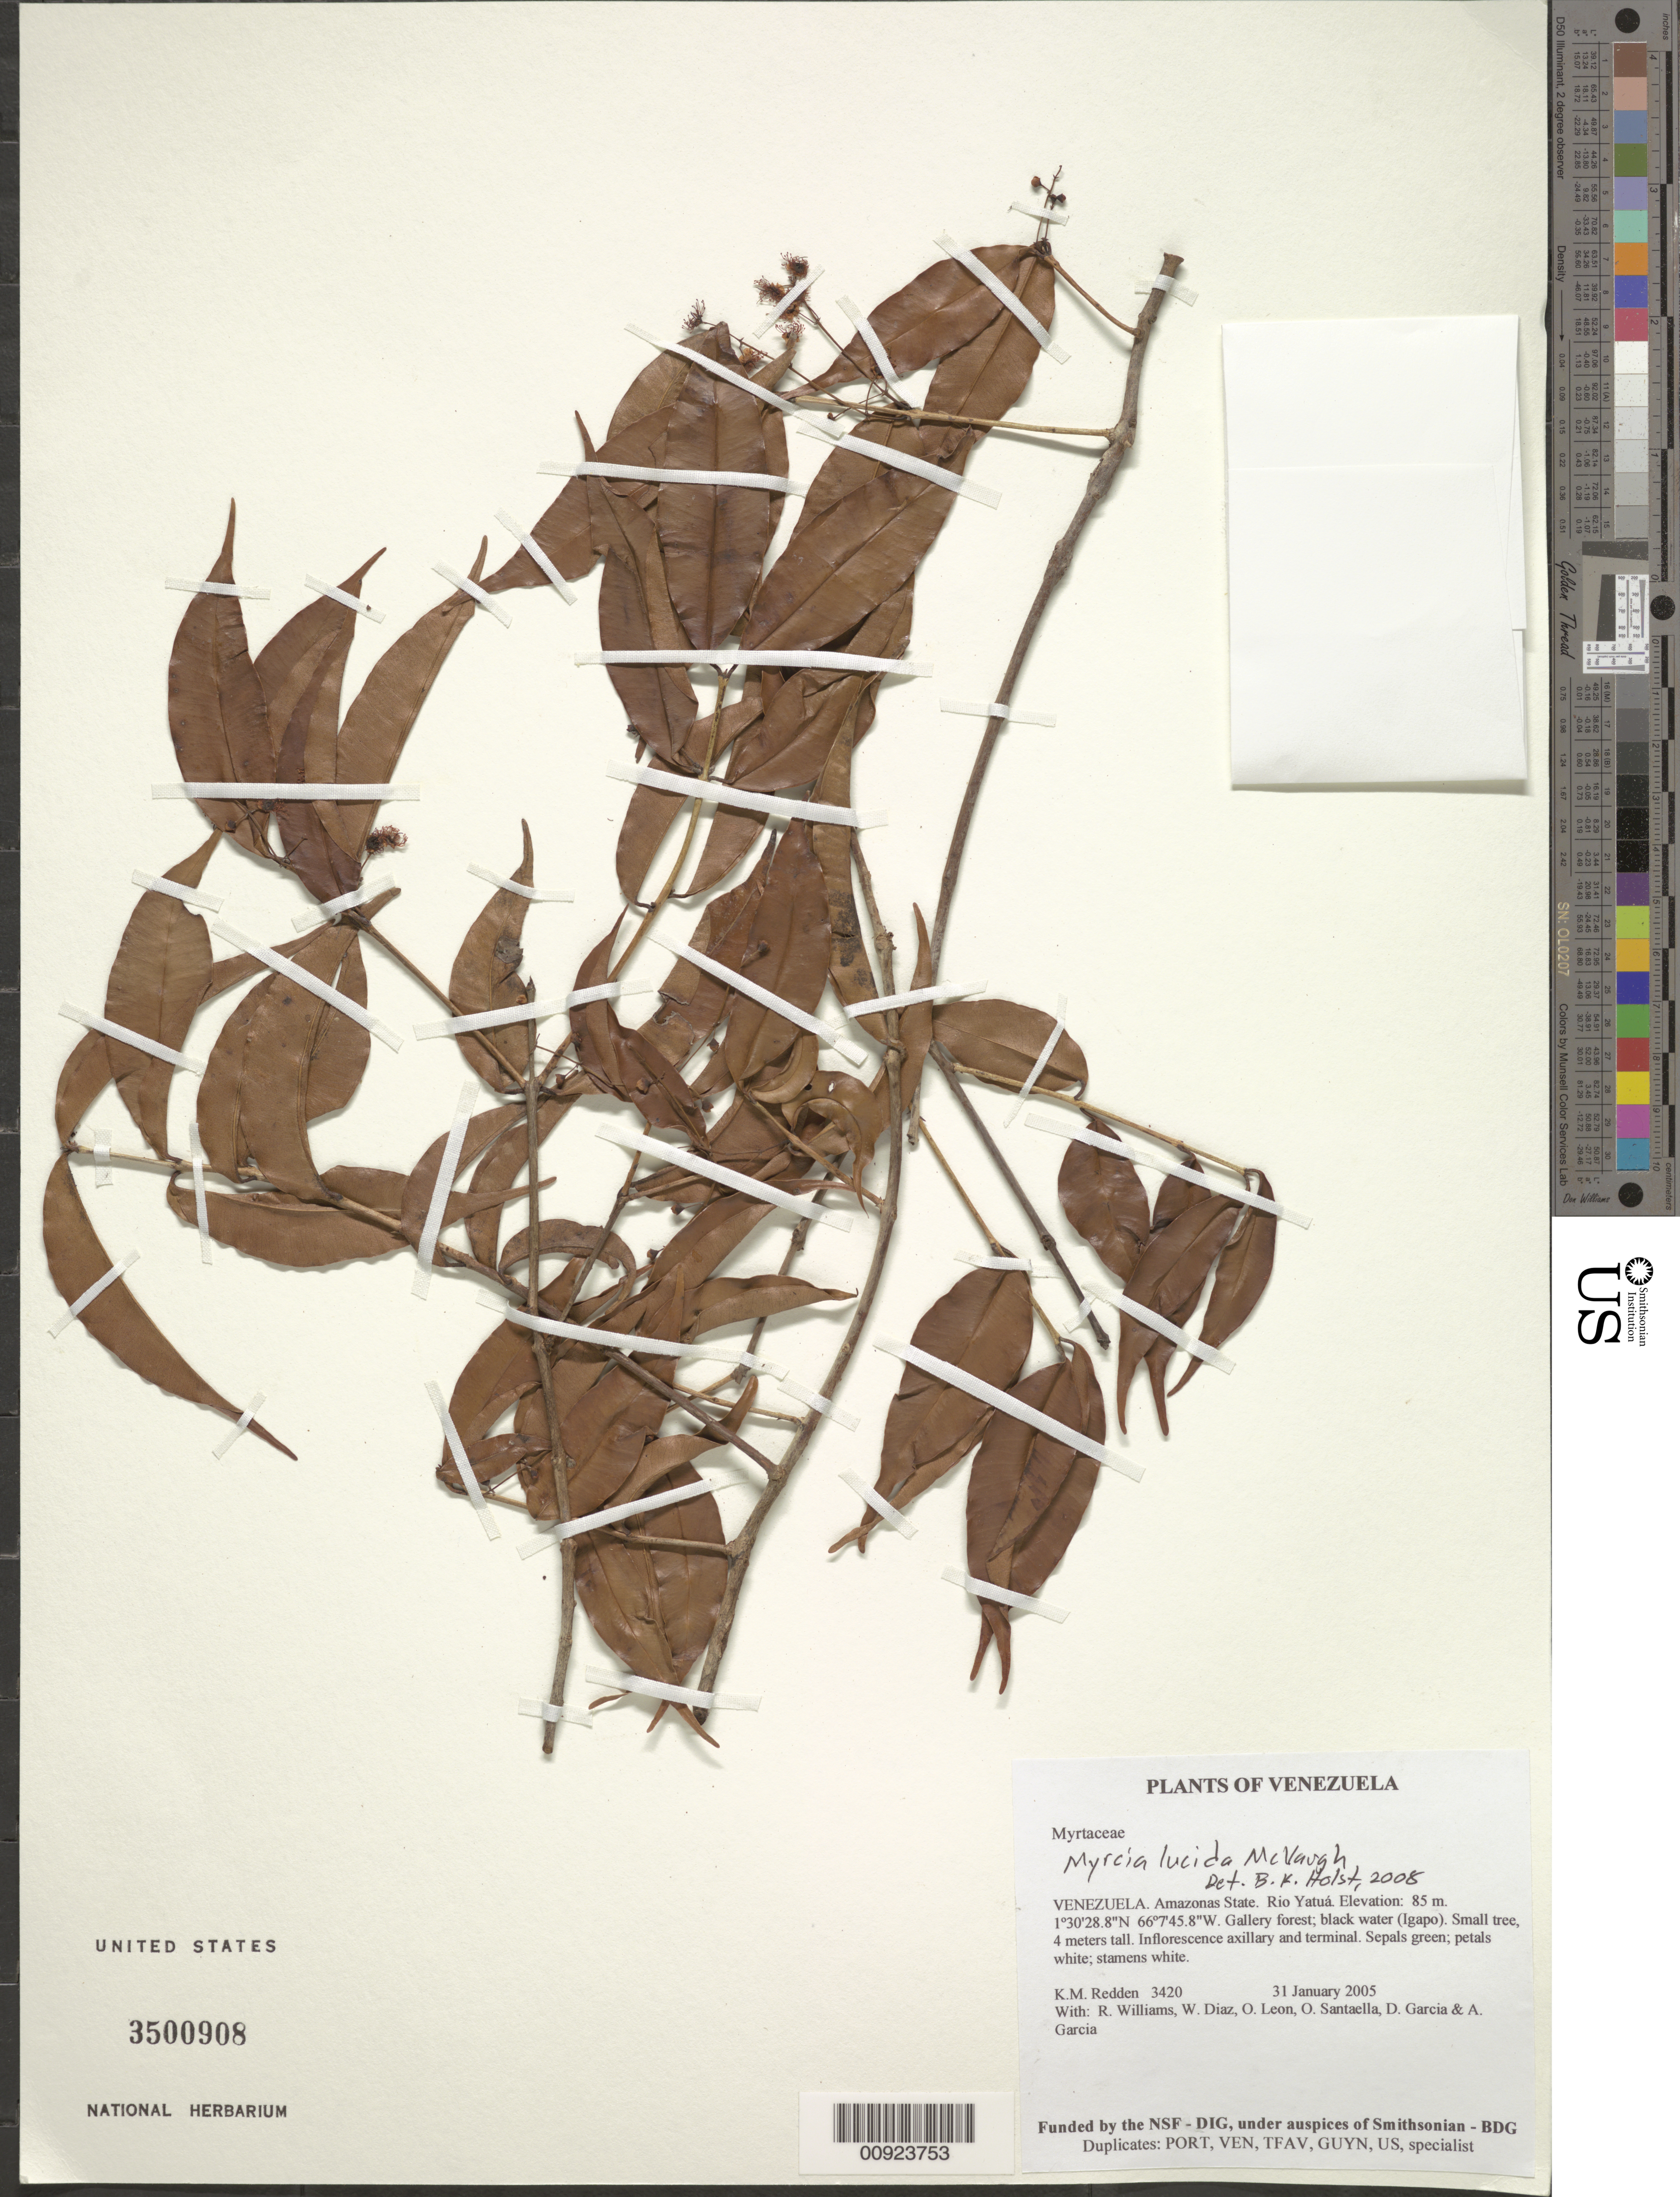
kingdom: Plantae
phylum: Tracheophyta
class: Magnoliopsida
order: Myrtales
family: Myrtaceae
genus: Myrcia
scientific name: Myrcia lucida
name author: McVaugh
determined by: Holst, Bruce K.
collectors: K. M. Redden, R. Williams, W. Díaz P., O. León, O. Santaella, D. Garcia & A. Garcia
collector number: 3420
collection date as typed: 31 January 2005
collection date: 2005-01-31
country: Venezuela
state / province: Amazonas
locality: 10 - Rio Yatuá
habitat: Gallery forest; black water (Igapo)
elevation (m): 85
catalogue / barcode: US 3500908